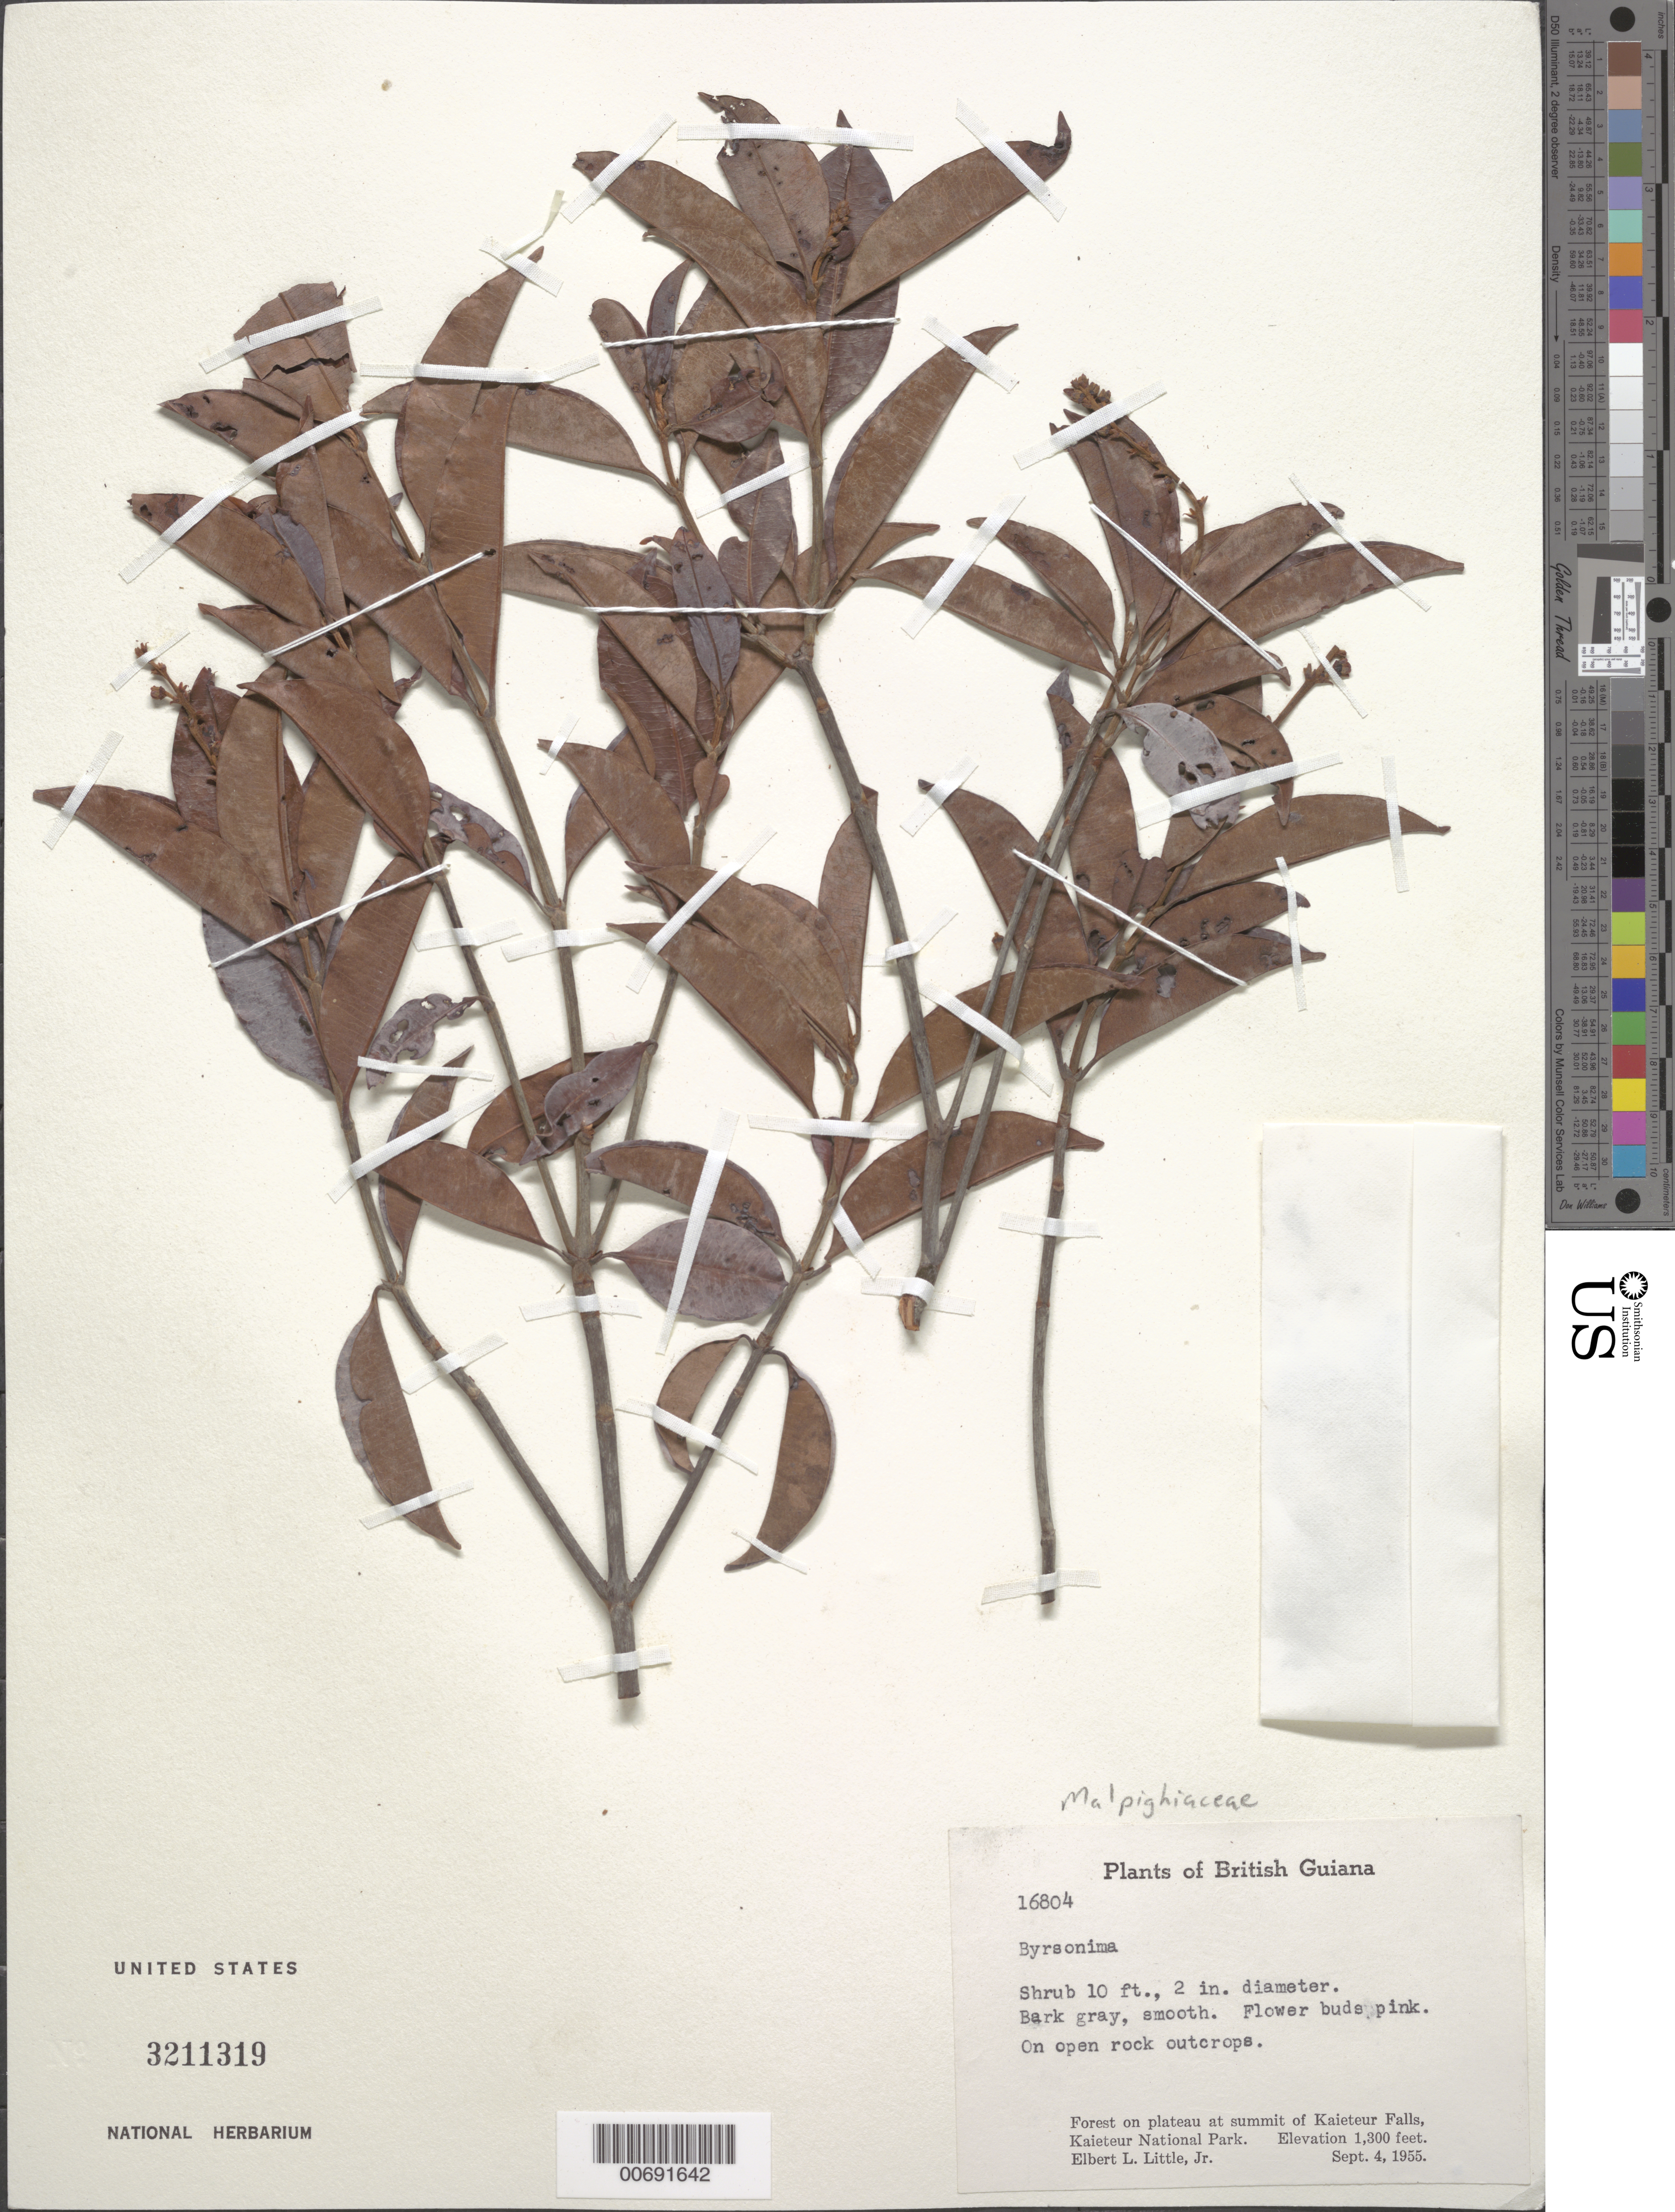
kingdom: Plantae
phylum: Tracheophyta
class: Magnoliopsida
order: Malpighiales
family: Malpighiaceae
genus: Byrsonima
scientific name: Byrsonima sp.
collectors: E. L. Little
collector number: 16804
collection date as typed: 4-Sep-55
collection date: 1955-09-04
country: Guyana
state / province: Potaro-Siparuni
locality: Kaieteur National Park, Kaieteur Falls, summit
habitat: Open rock outcrops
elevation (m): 390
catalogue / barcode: US 3211319